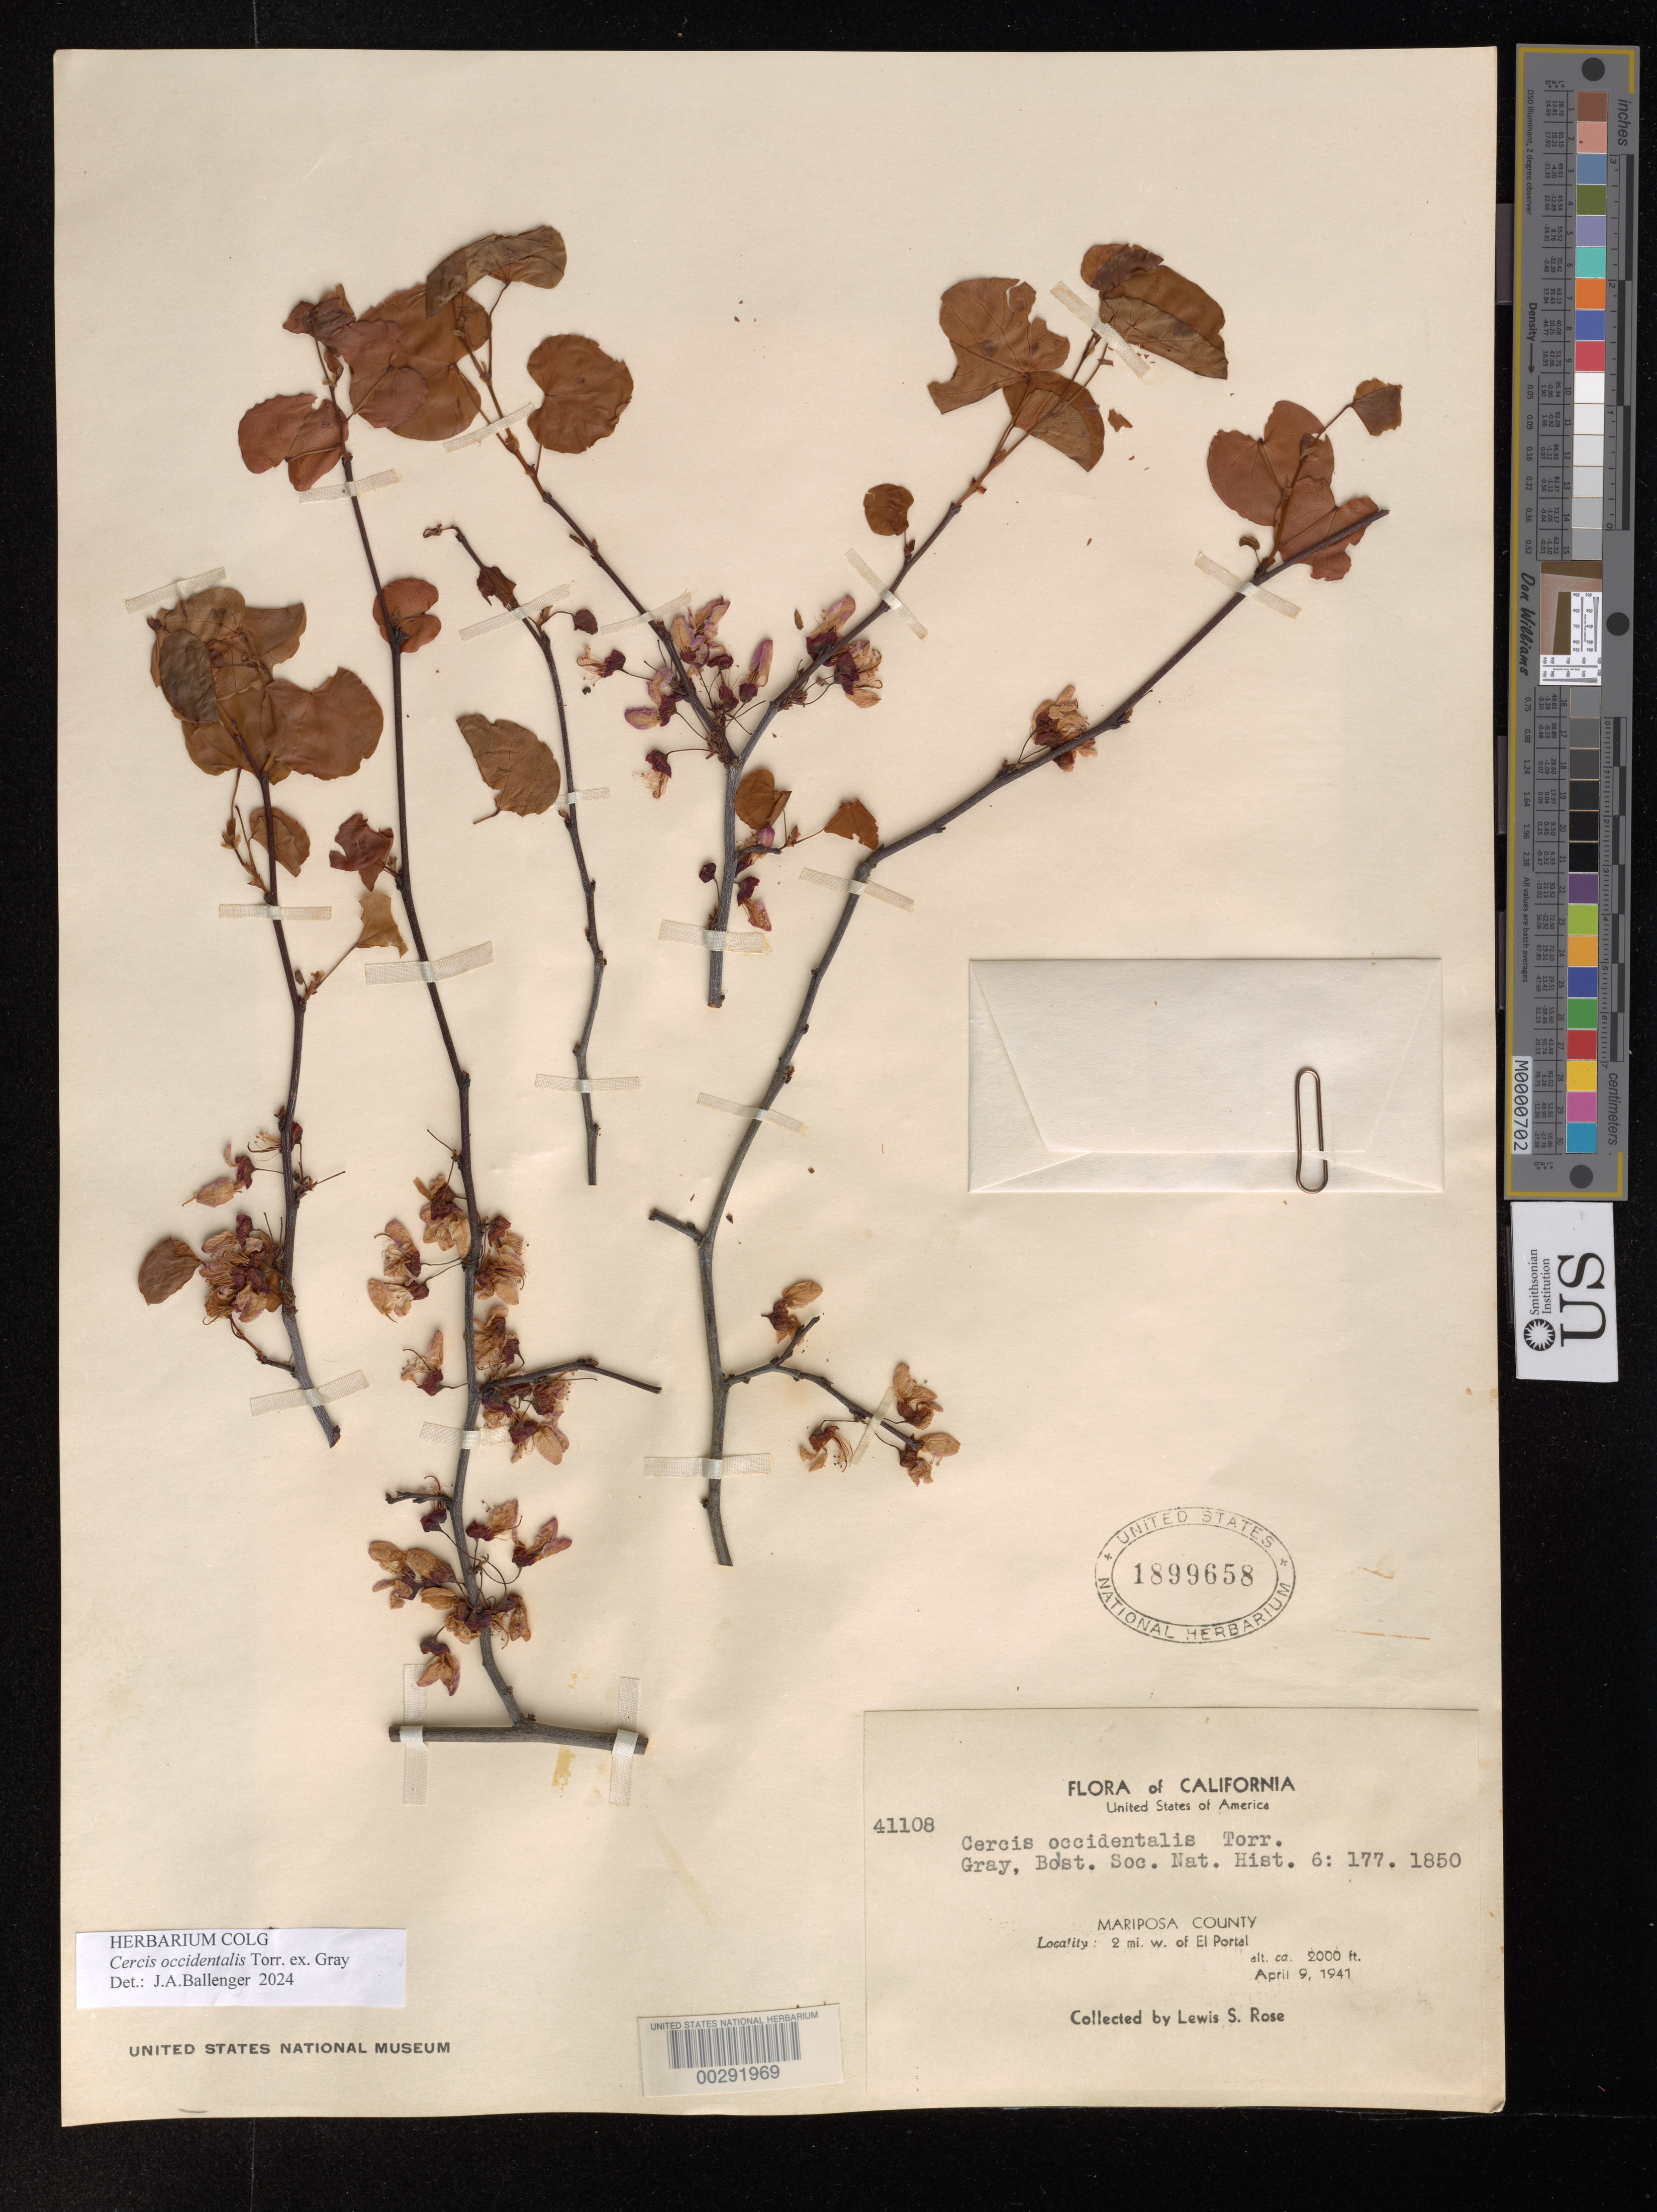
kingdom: Plantae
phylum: Tracheophyta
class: Magnoliopsida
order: Fabales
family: Fabaceae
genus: Cercis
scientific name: Cercis occidentalis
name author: Torr. ex A. Gray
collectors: L. S. Rose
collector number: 41108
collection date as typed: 09 Apr 1941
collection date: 1941-04-09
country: United States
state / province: California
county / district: Mariposa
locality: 2 mi w of el portal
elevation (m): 610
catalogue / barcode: US 1899658